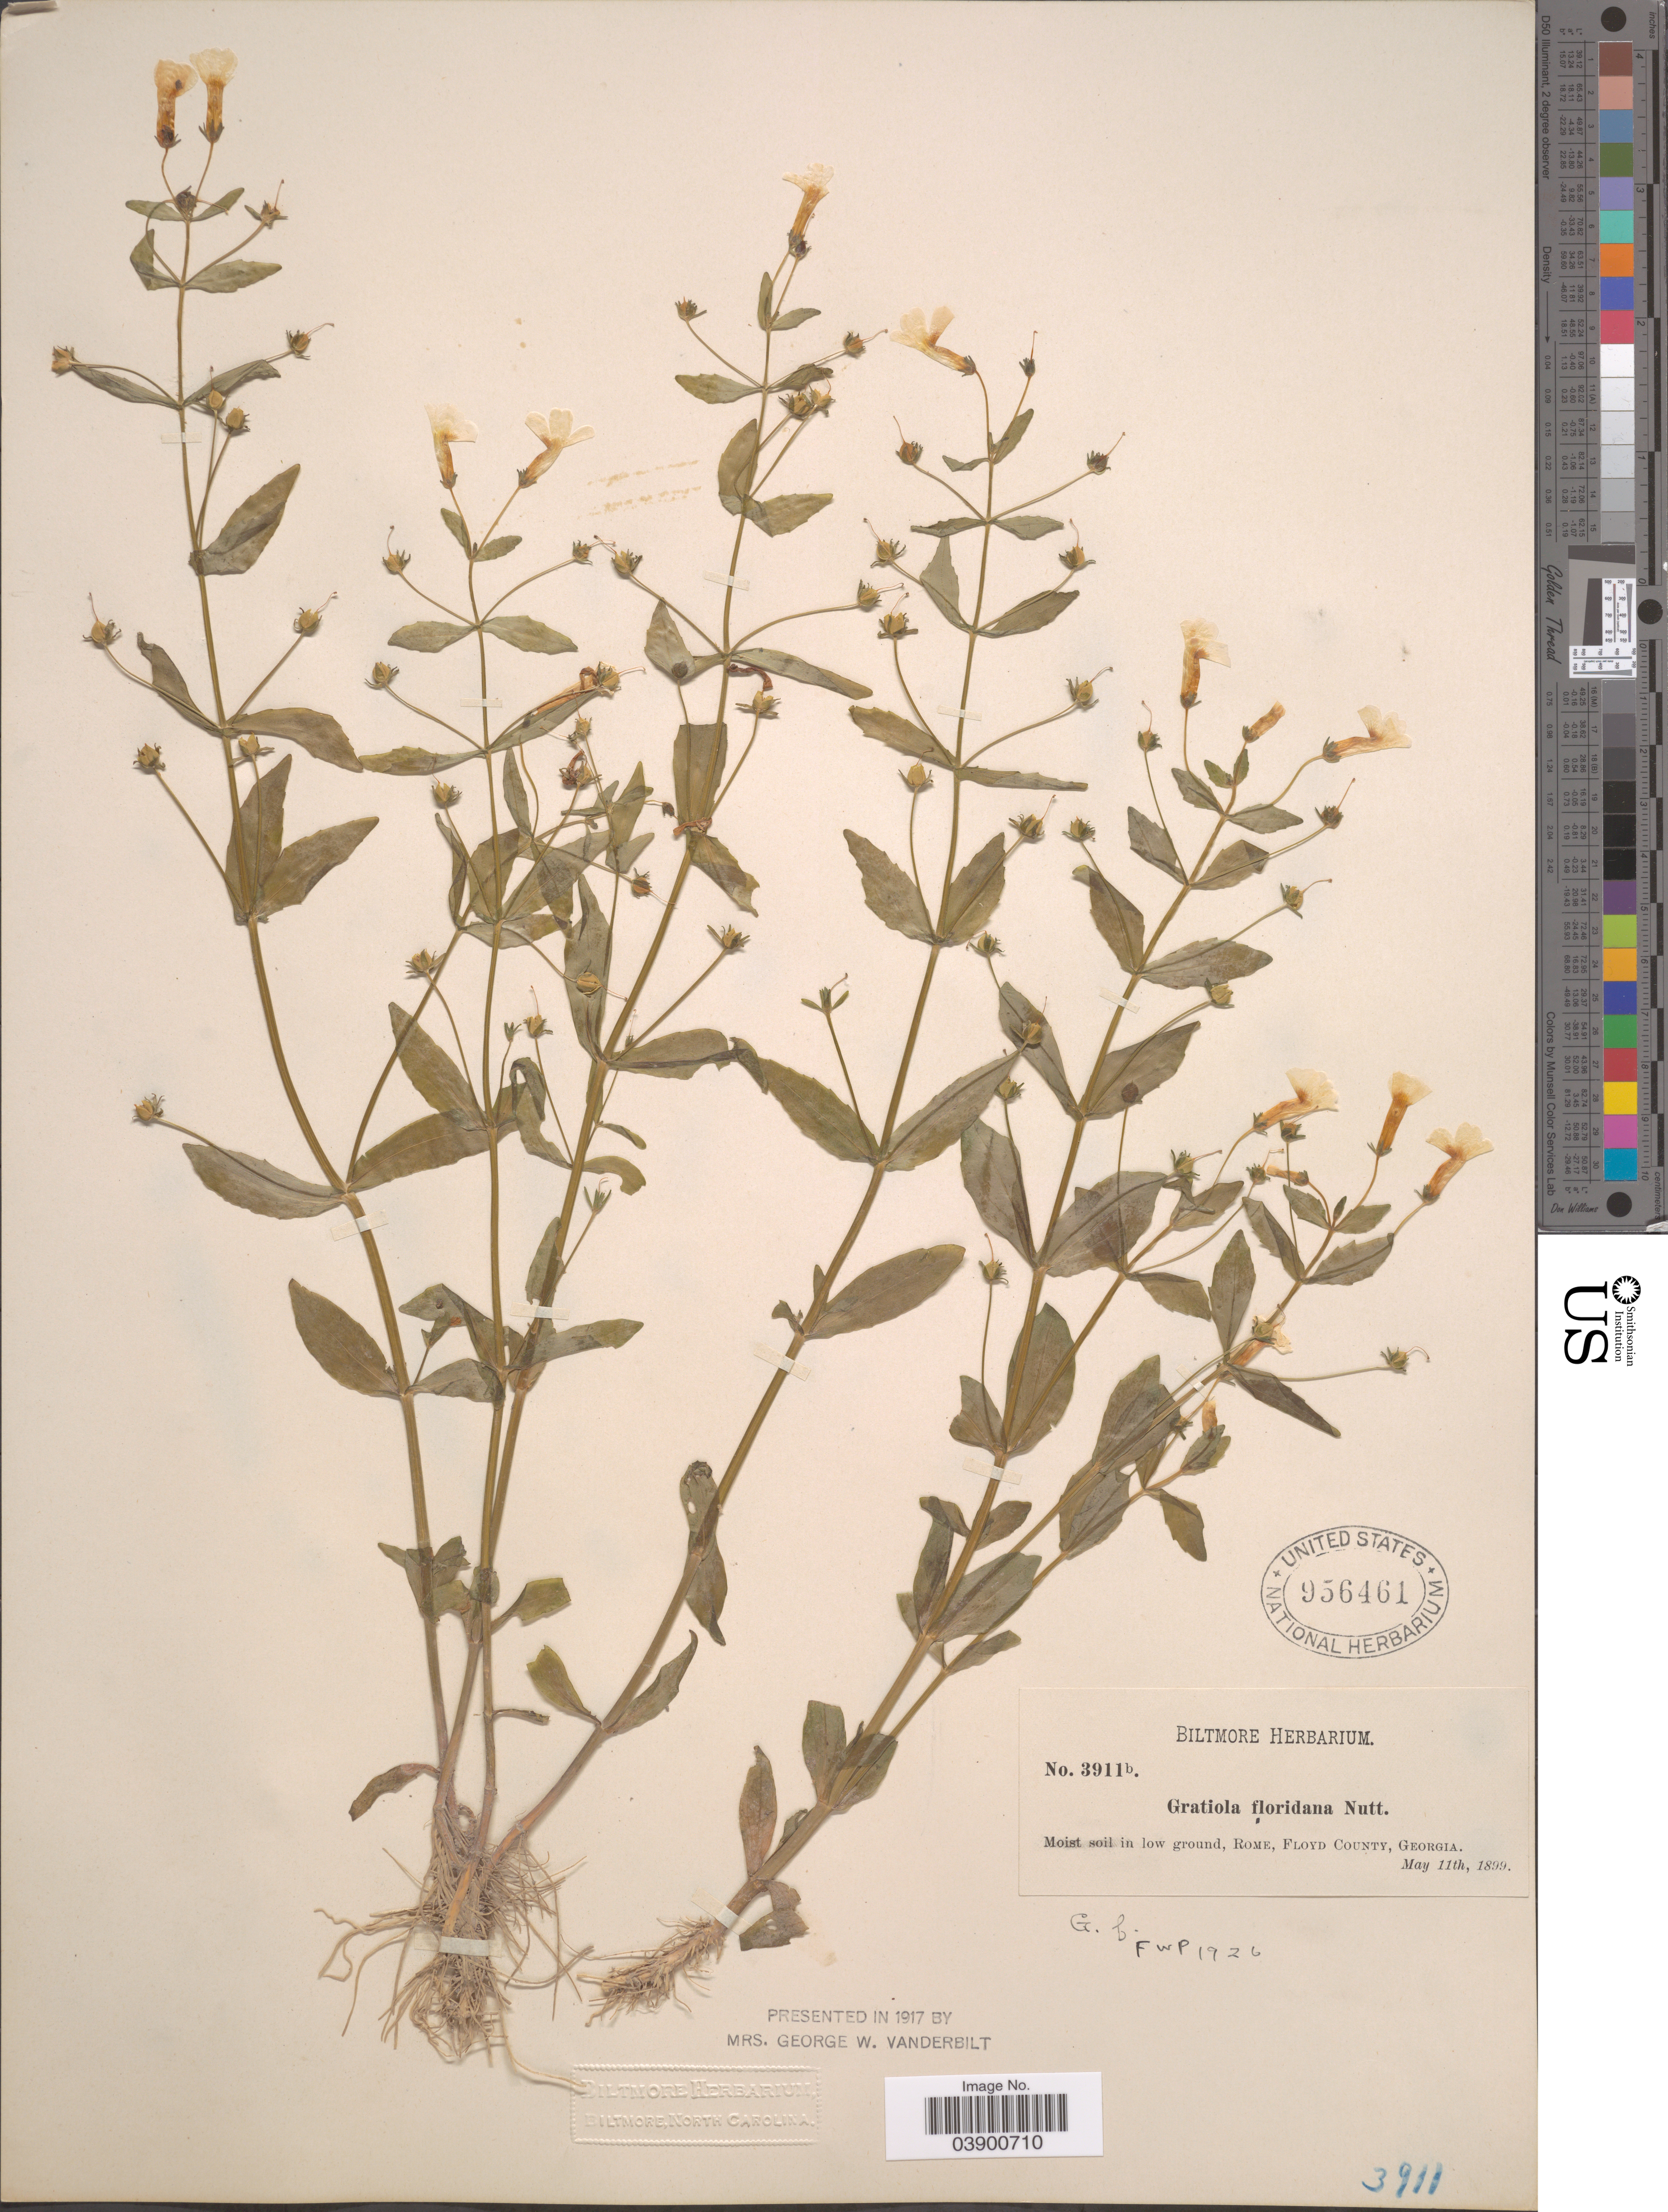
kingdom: Plantae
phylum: Tracheophyta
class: Magnoliopsida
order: Lamiales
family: Plantaginaceae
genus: Gratiola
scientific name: Gratiola floridana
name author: Nutt.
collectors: ex herb. Biltmore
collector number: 3911b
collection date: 1899-05-11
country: United States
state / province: Georgia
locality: Rome, Floyd County.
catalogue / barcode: US 956461